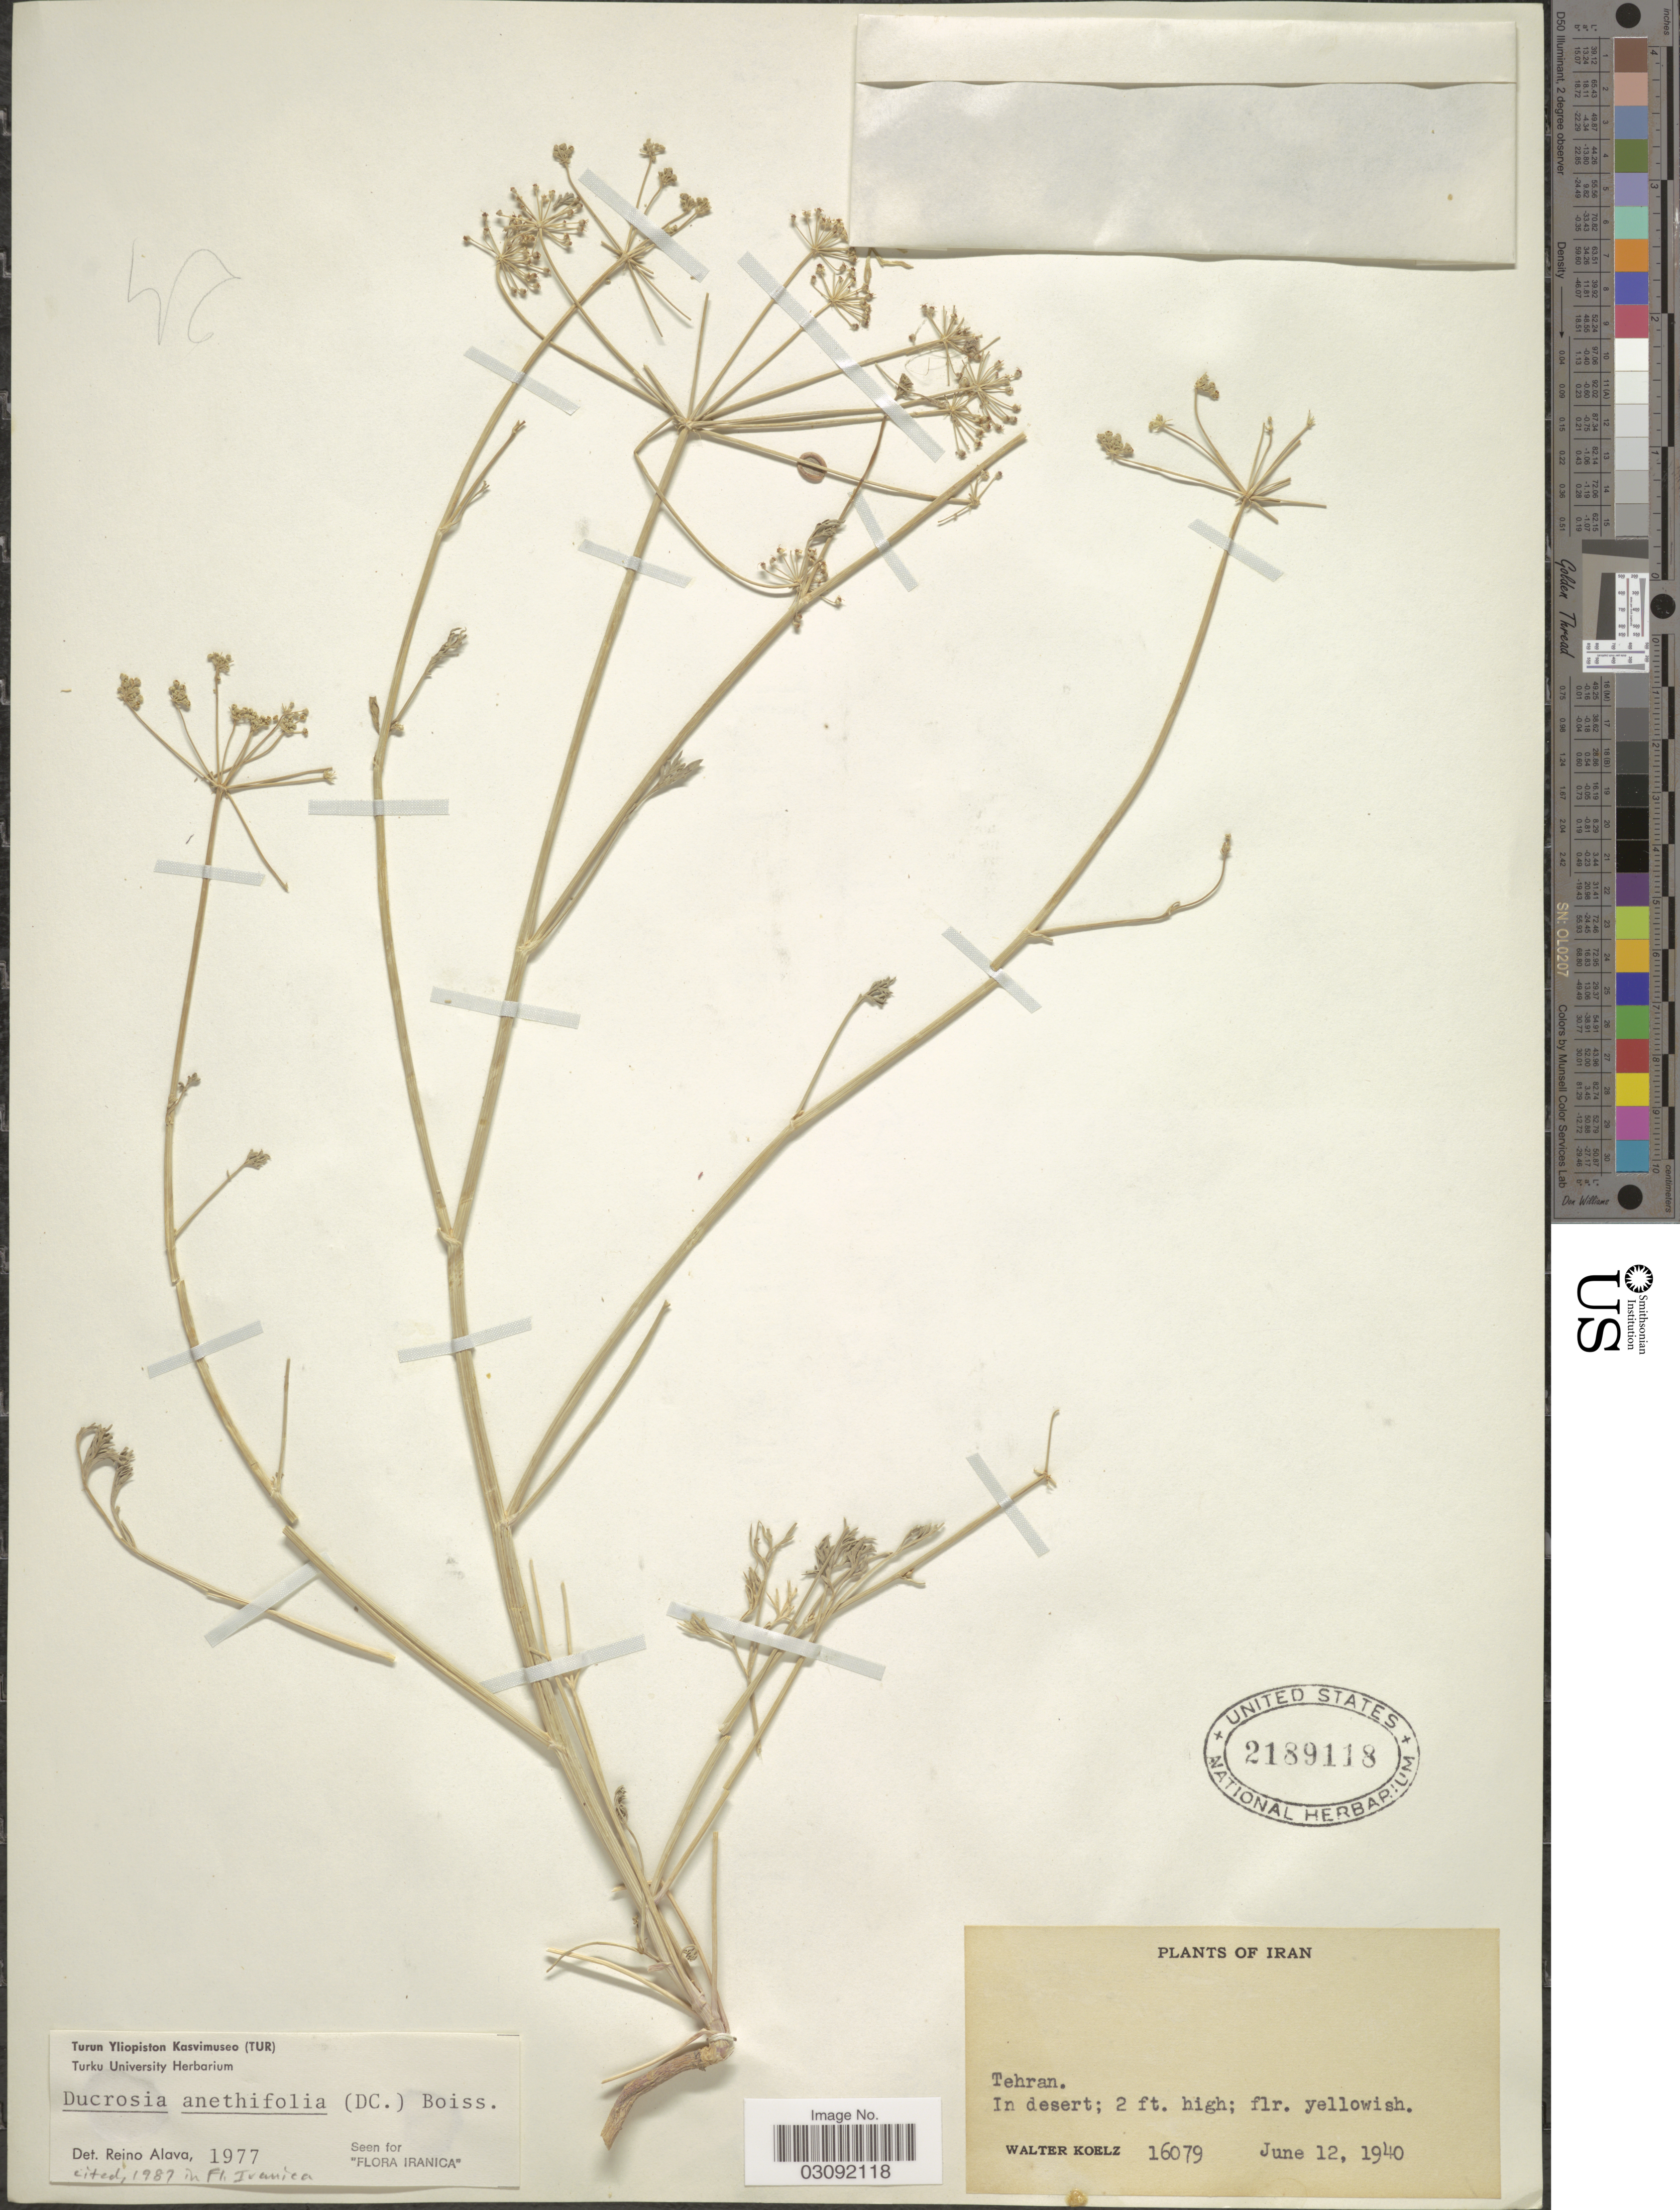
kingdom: Plantae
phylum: Tracheophyta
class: Magnoliopsida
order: Apiales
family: Apiaceae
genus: Ducrosia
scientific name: Ducrosia anethifolia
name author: (DC.) Boiss.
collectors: W. N. Koelz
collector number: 16079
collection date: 1940-06-12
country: Iran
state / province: Tehran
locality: In desert.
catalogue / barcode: US 2189118